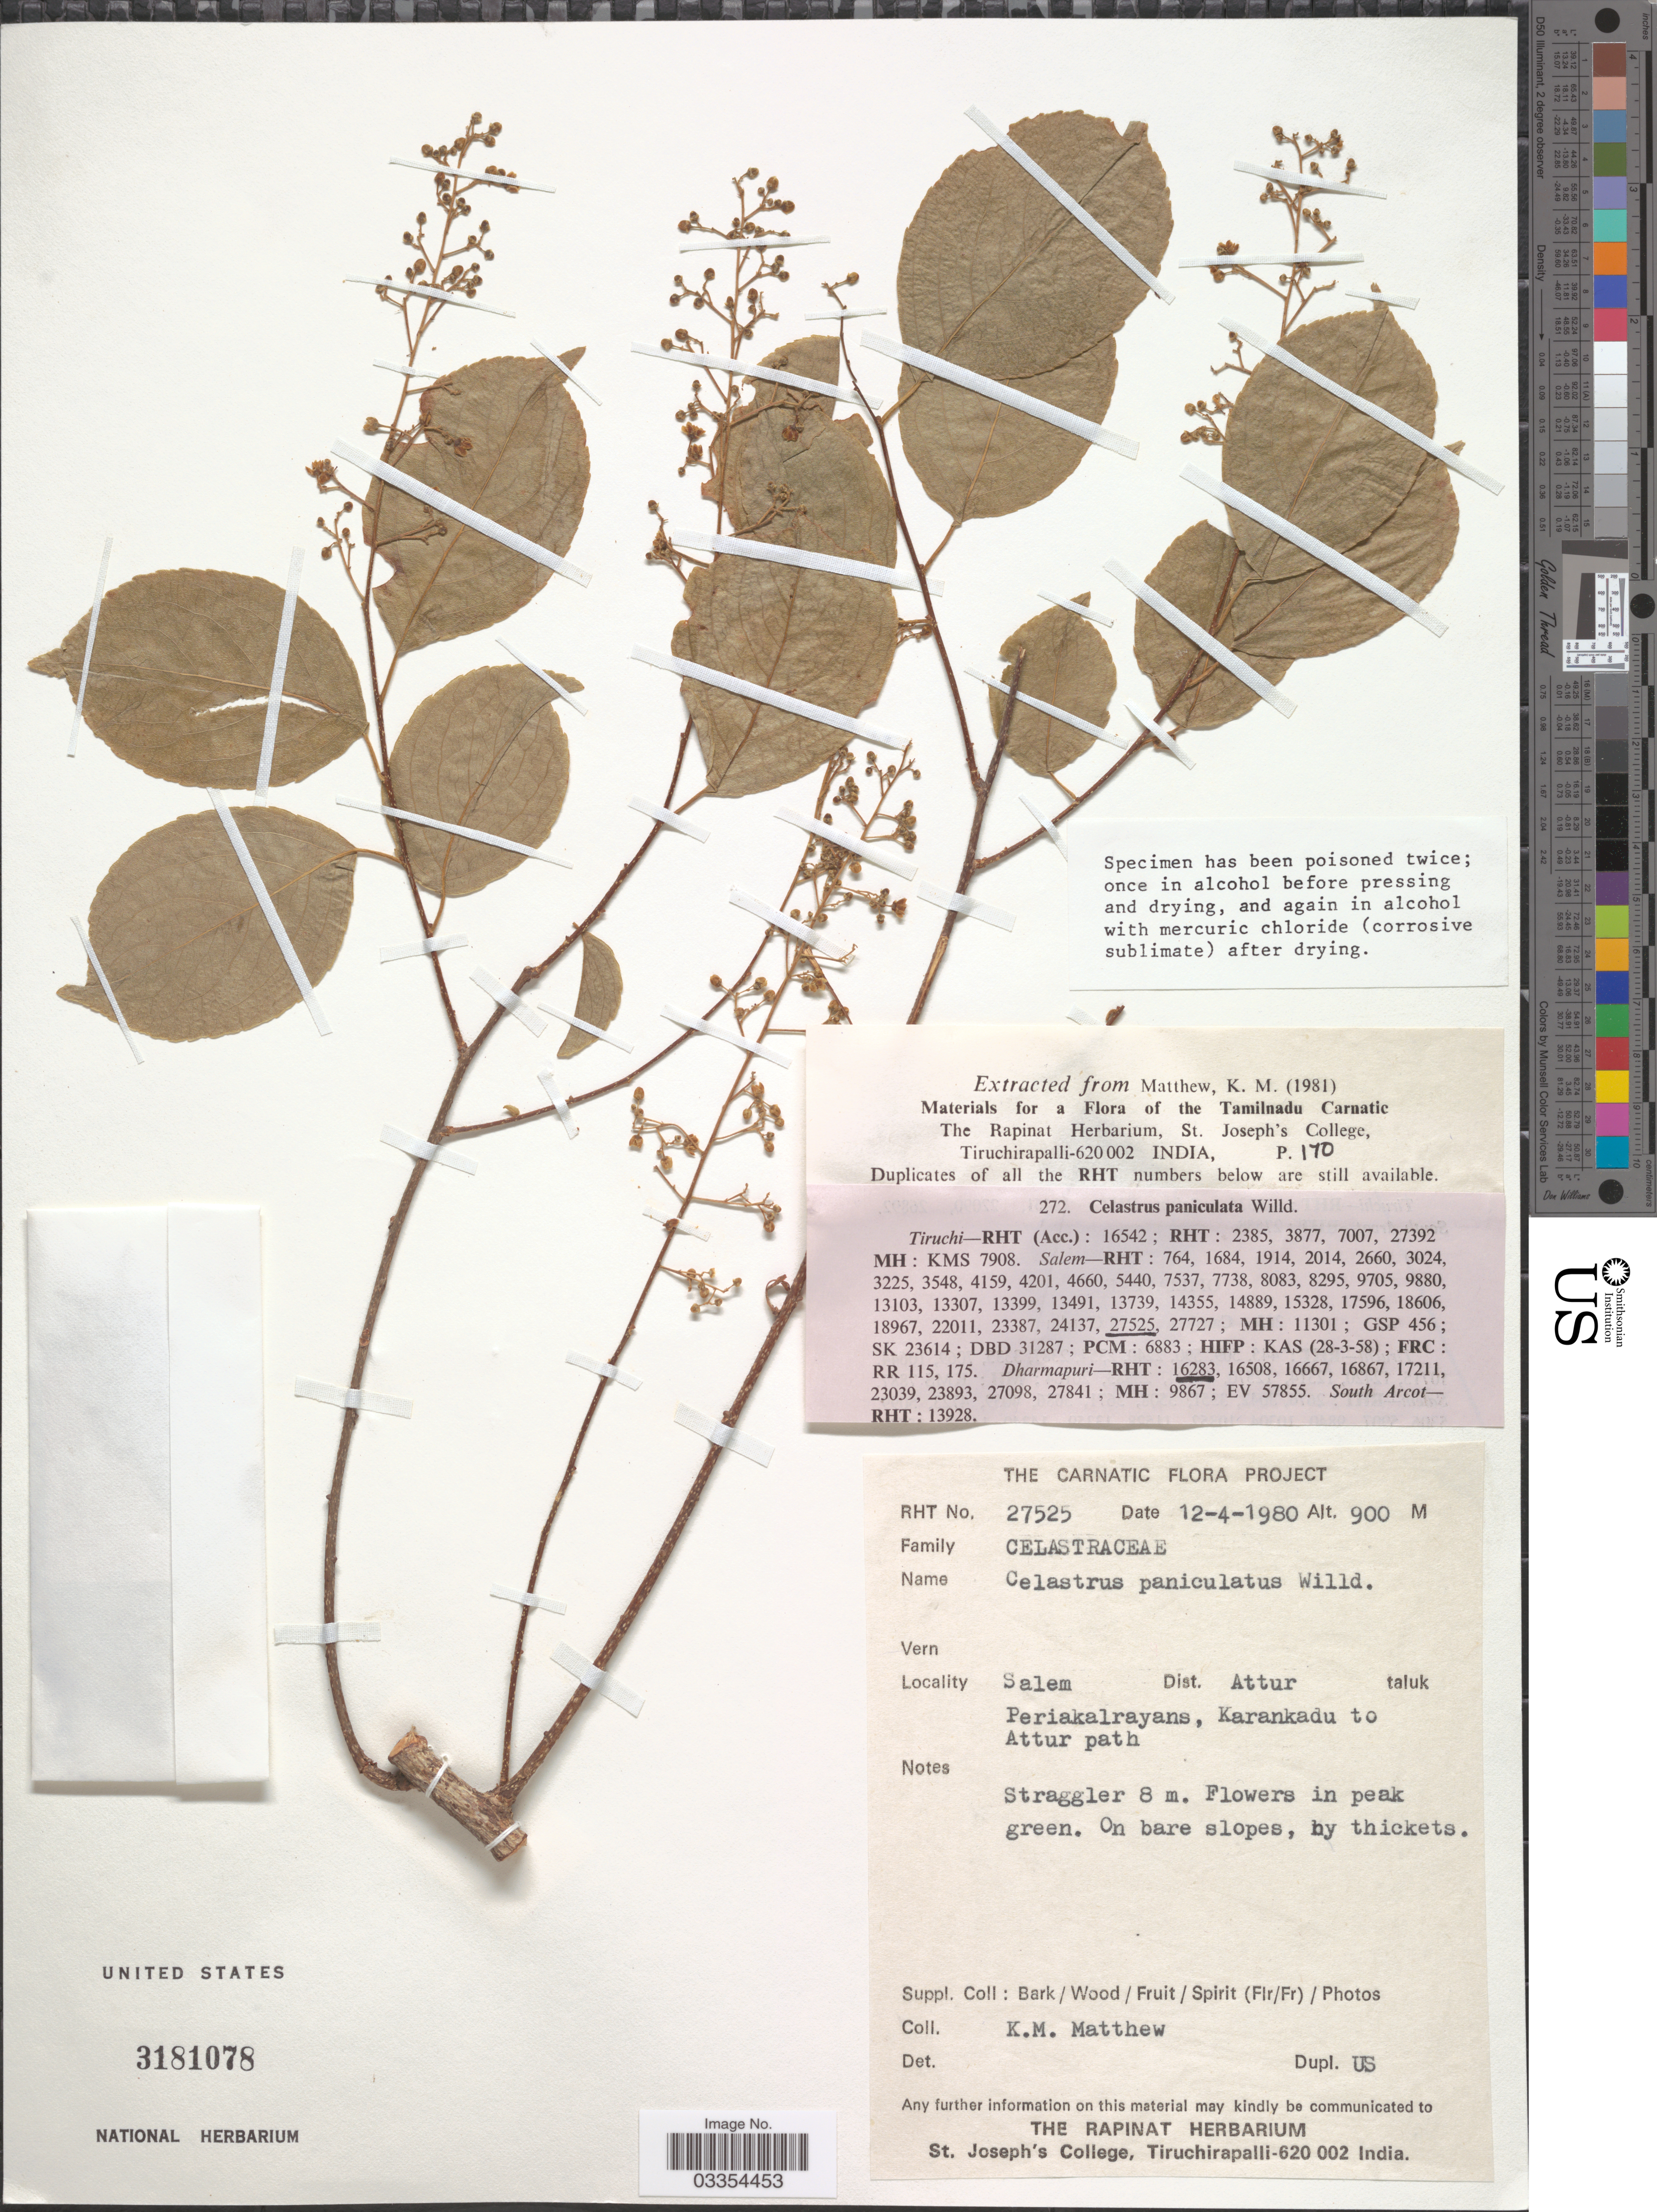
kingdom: Plantae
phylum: Tracheophyta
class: Magnoliopsida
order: Celastrales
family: Celastraceae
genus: Celastrus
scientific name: Celastrus paniculatus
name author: Willd.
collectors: K. M. Matthew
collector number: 27525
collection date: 1980-04-12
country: India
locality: The Carnatic, Salem Dist. Attur taluk, Periakalrayans, Karankadu to Attur path.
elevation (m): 900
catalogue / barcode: US 3181078